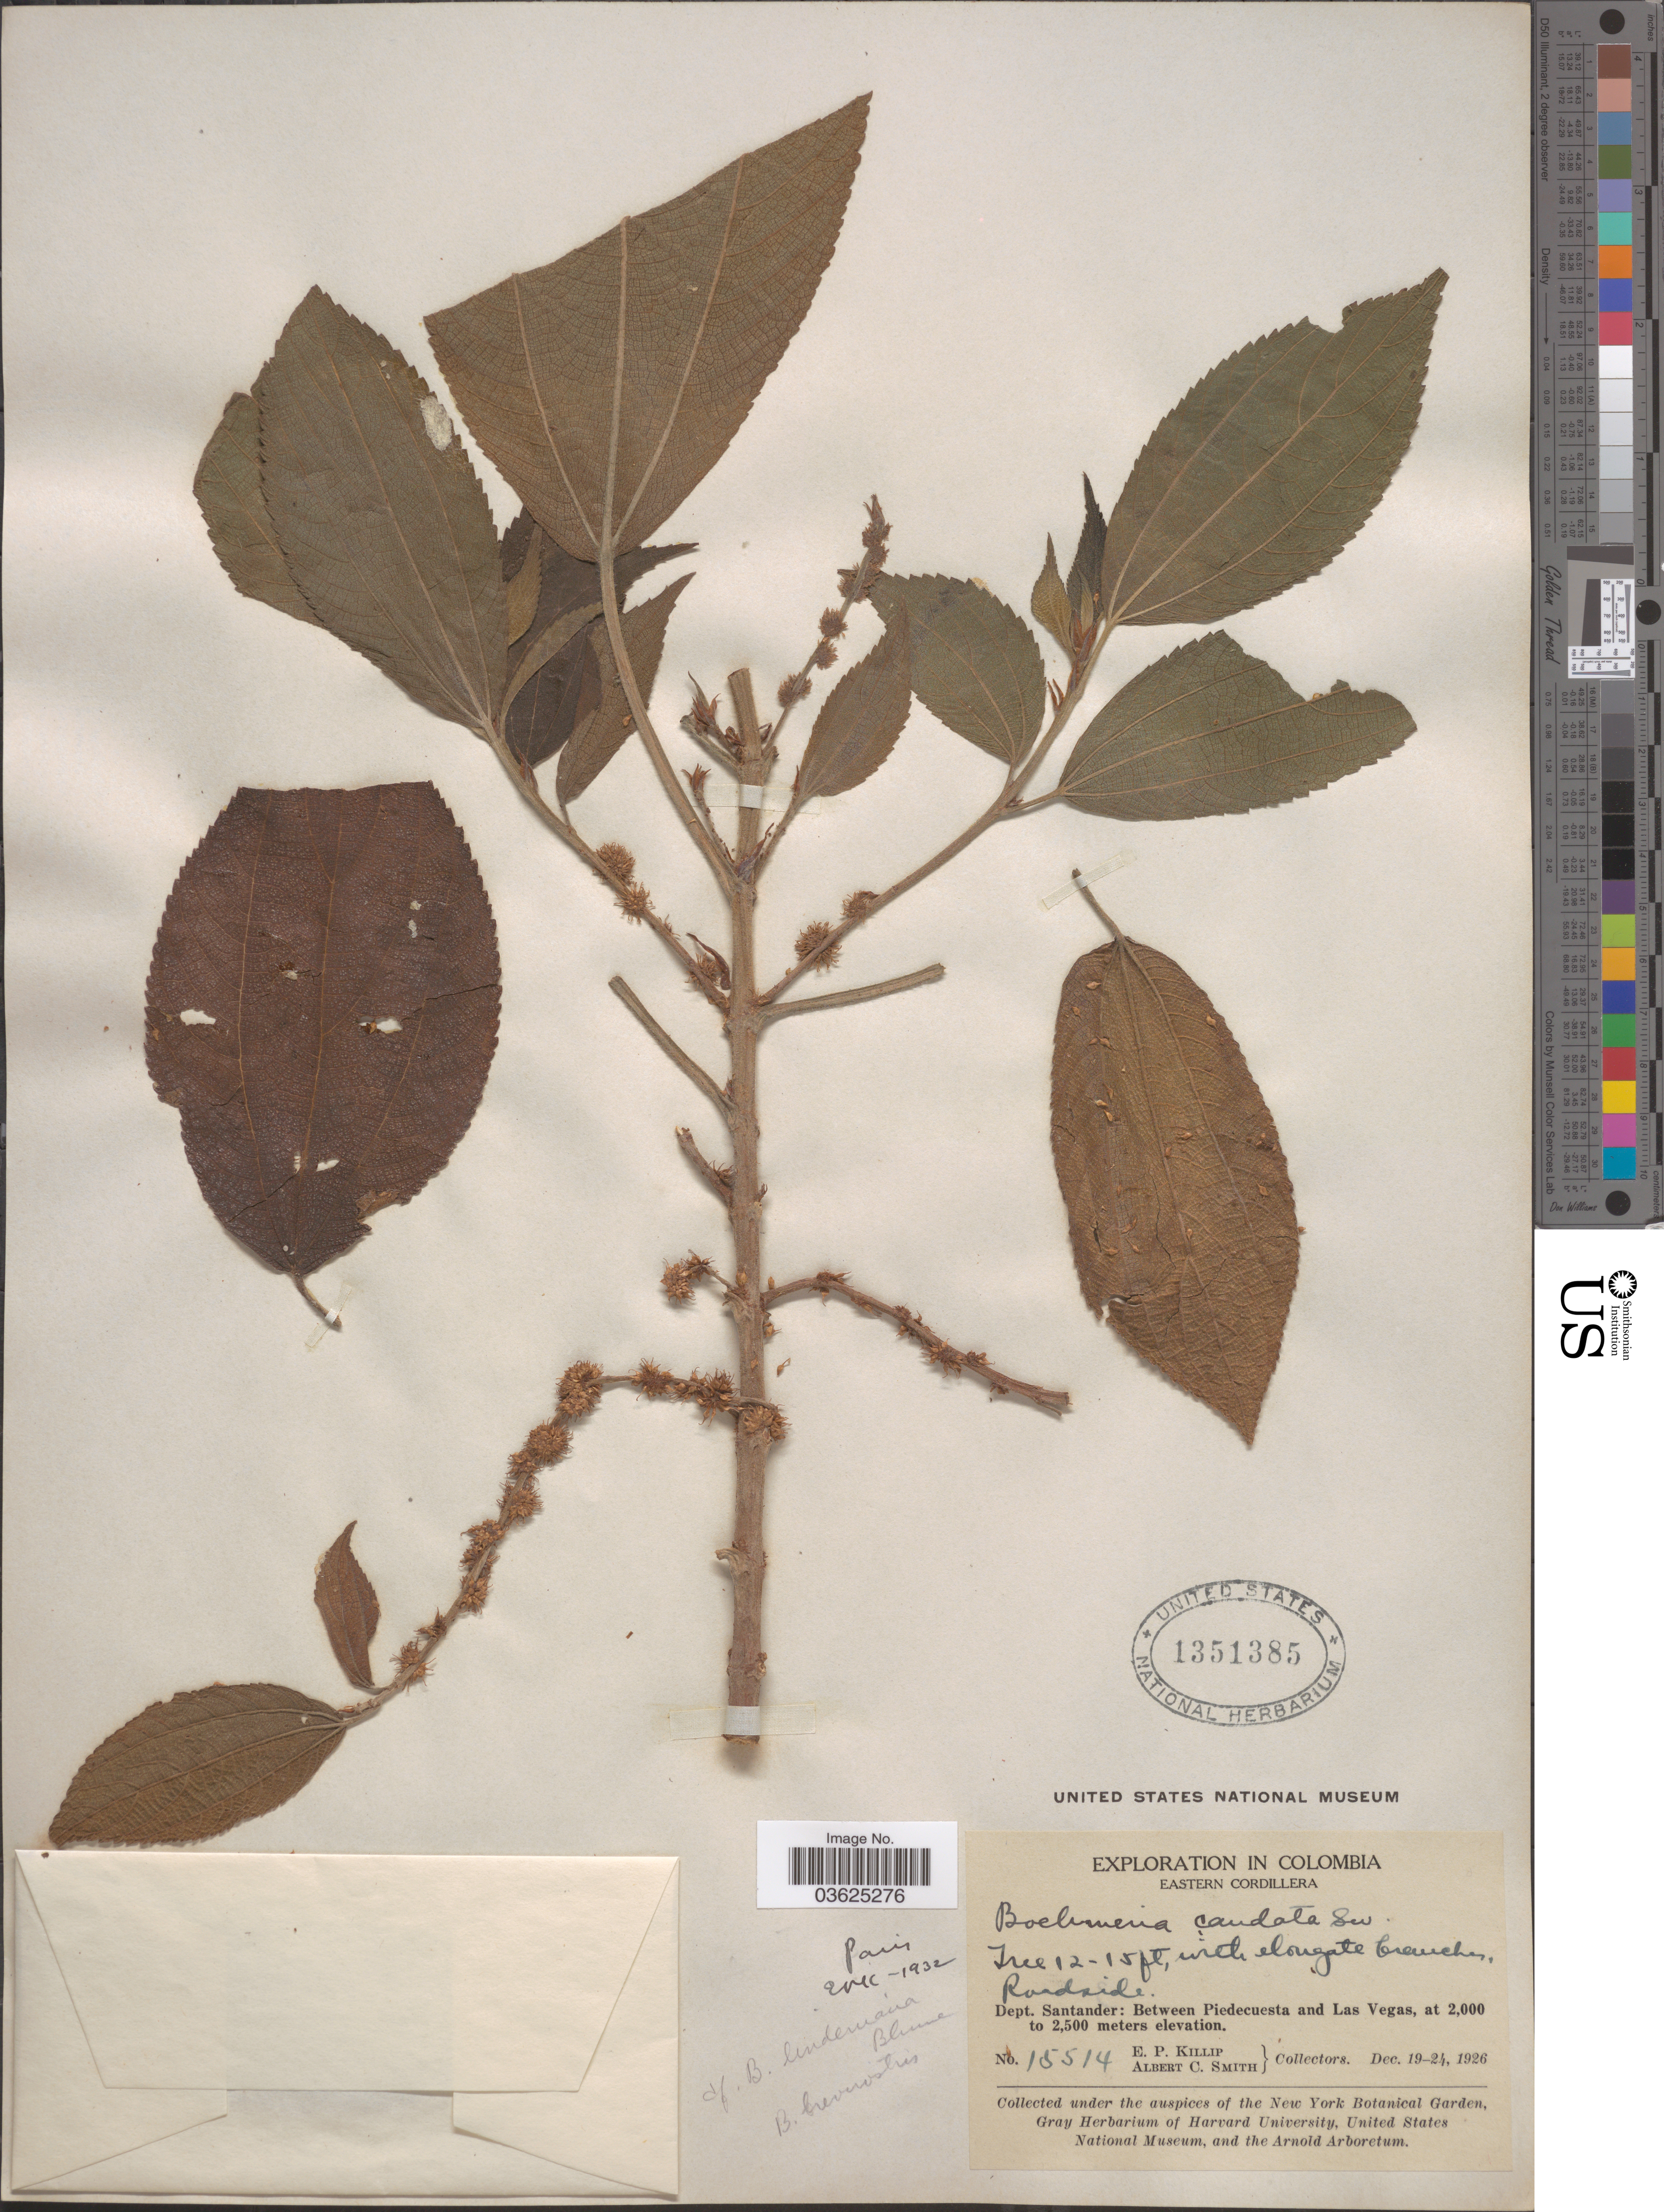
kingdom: Plantae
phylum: Tracheophyta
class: Magnoliopsida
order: Rosales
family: Urticaceae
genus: Boehmeria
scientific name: Boehmeria caudata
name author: Sw.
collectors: E. P. Killip & A. C. Smith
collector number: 15514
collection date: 1926-12-19/1926-12-24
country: Colombia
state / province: Santander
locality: Eastern Cordillera. Dept. Santander: Between Piedecuesta and Las Vegas.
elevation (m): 2000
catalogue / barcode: US 1351385